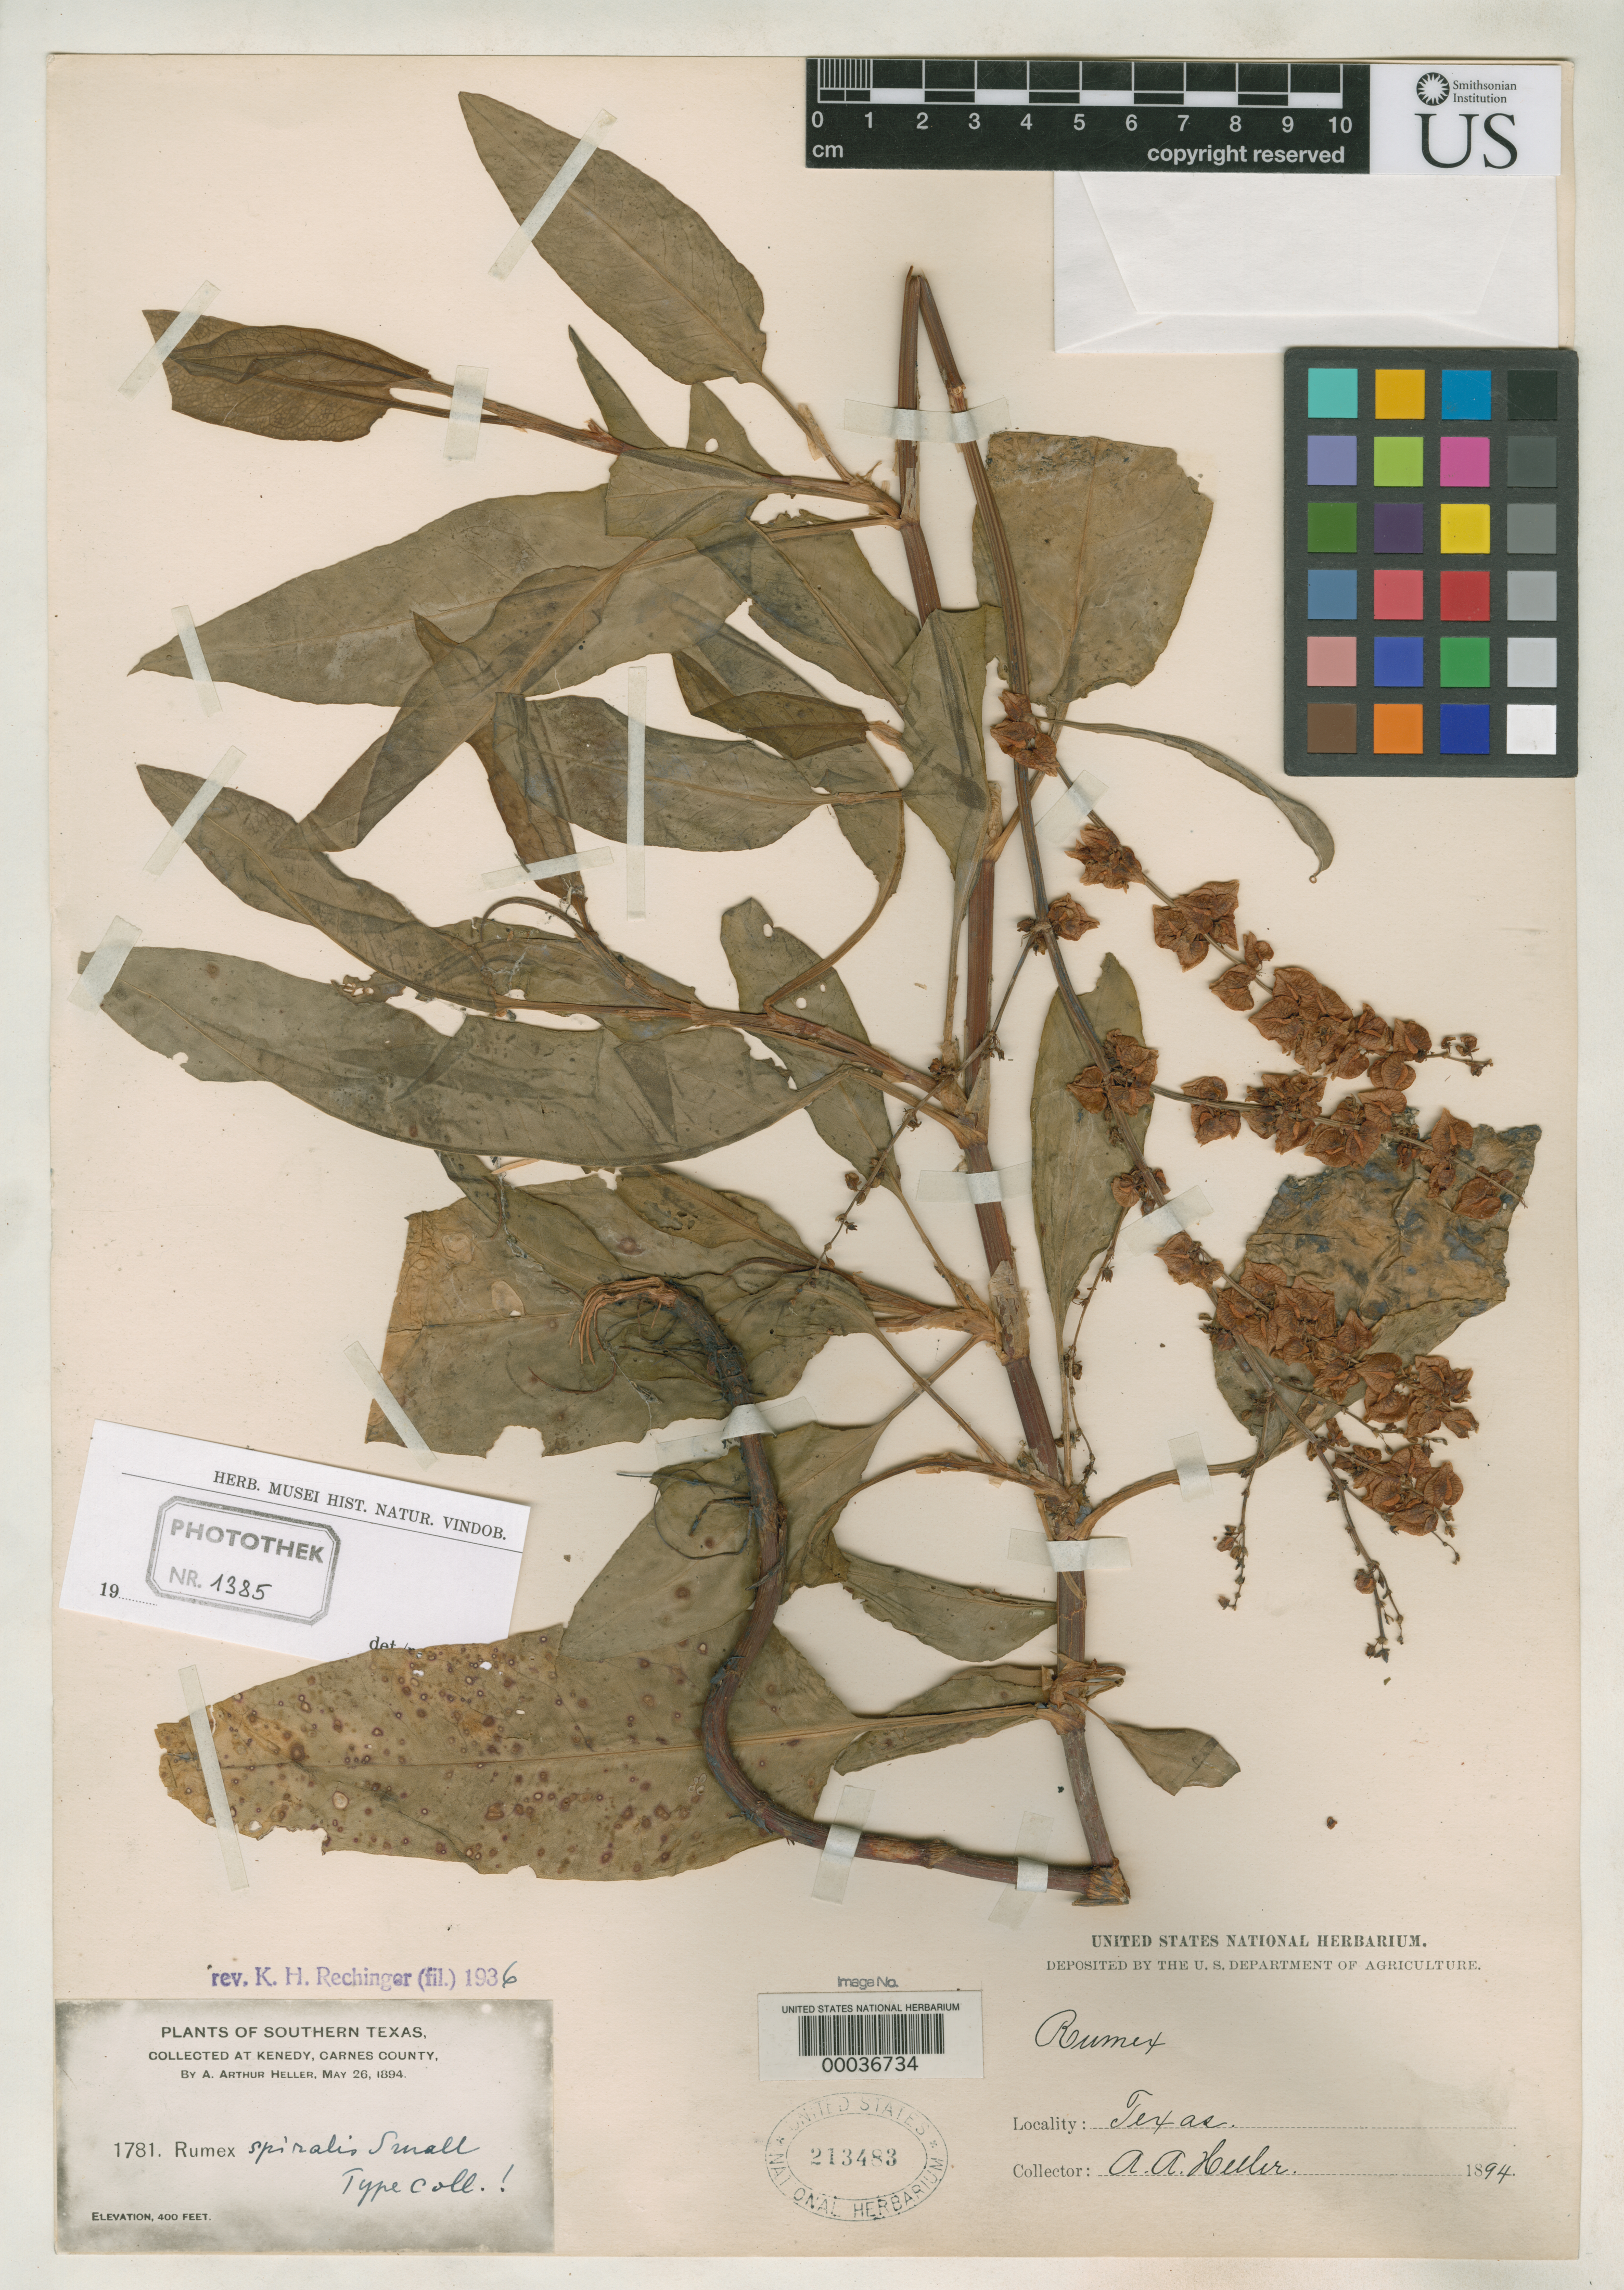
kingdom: Plantae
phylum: Tracheophyta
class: Magnoliopsida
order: Caryophyllales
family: Polygonaceae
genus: Rumex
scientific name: Rumex spiralis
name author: Small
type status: Type Collection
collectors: A. A. Heller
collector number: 1781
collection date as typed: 26 May 1894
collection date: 1894-05-26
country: United States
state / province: Texas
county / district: Karnes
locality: Kenedy.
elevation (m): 122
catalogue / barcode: US 213483